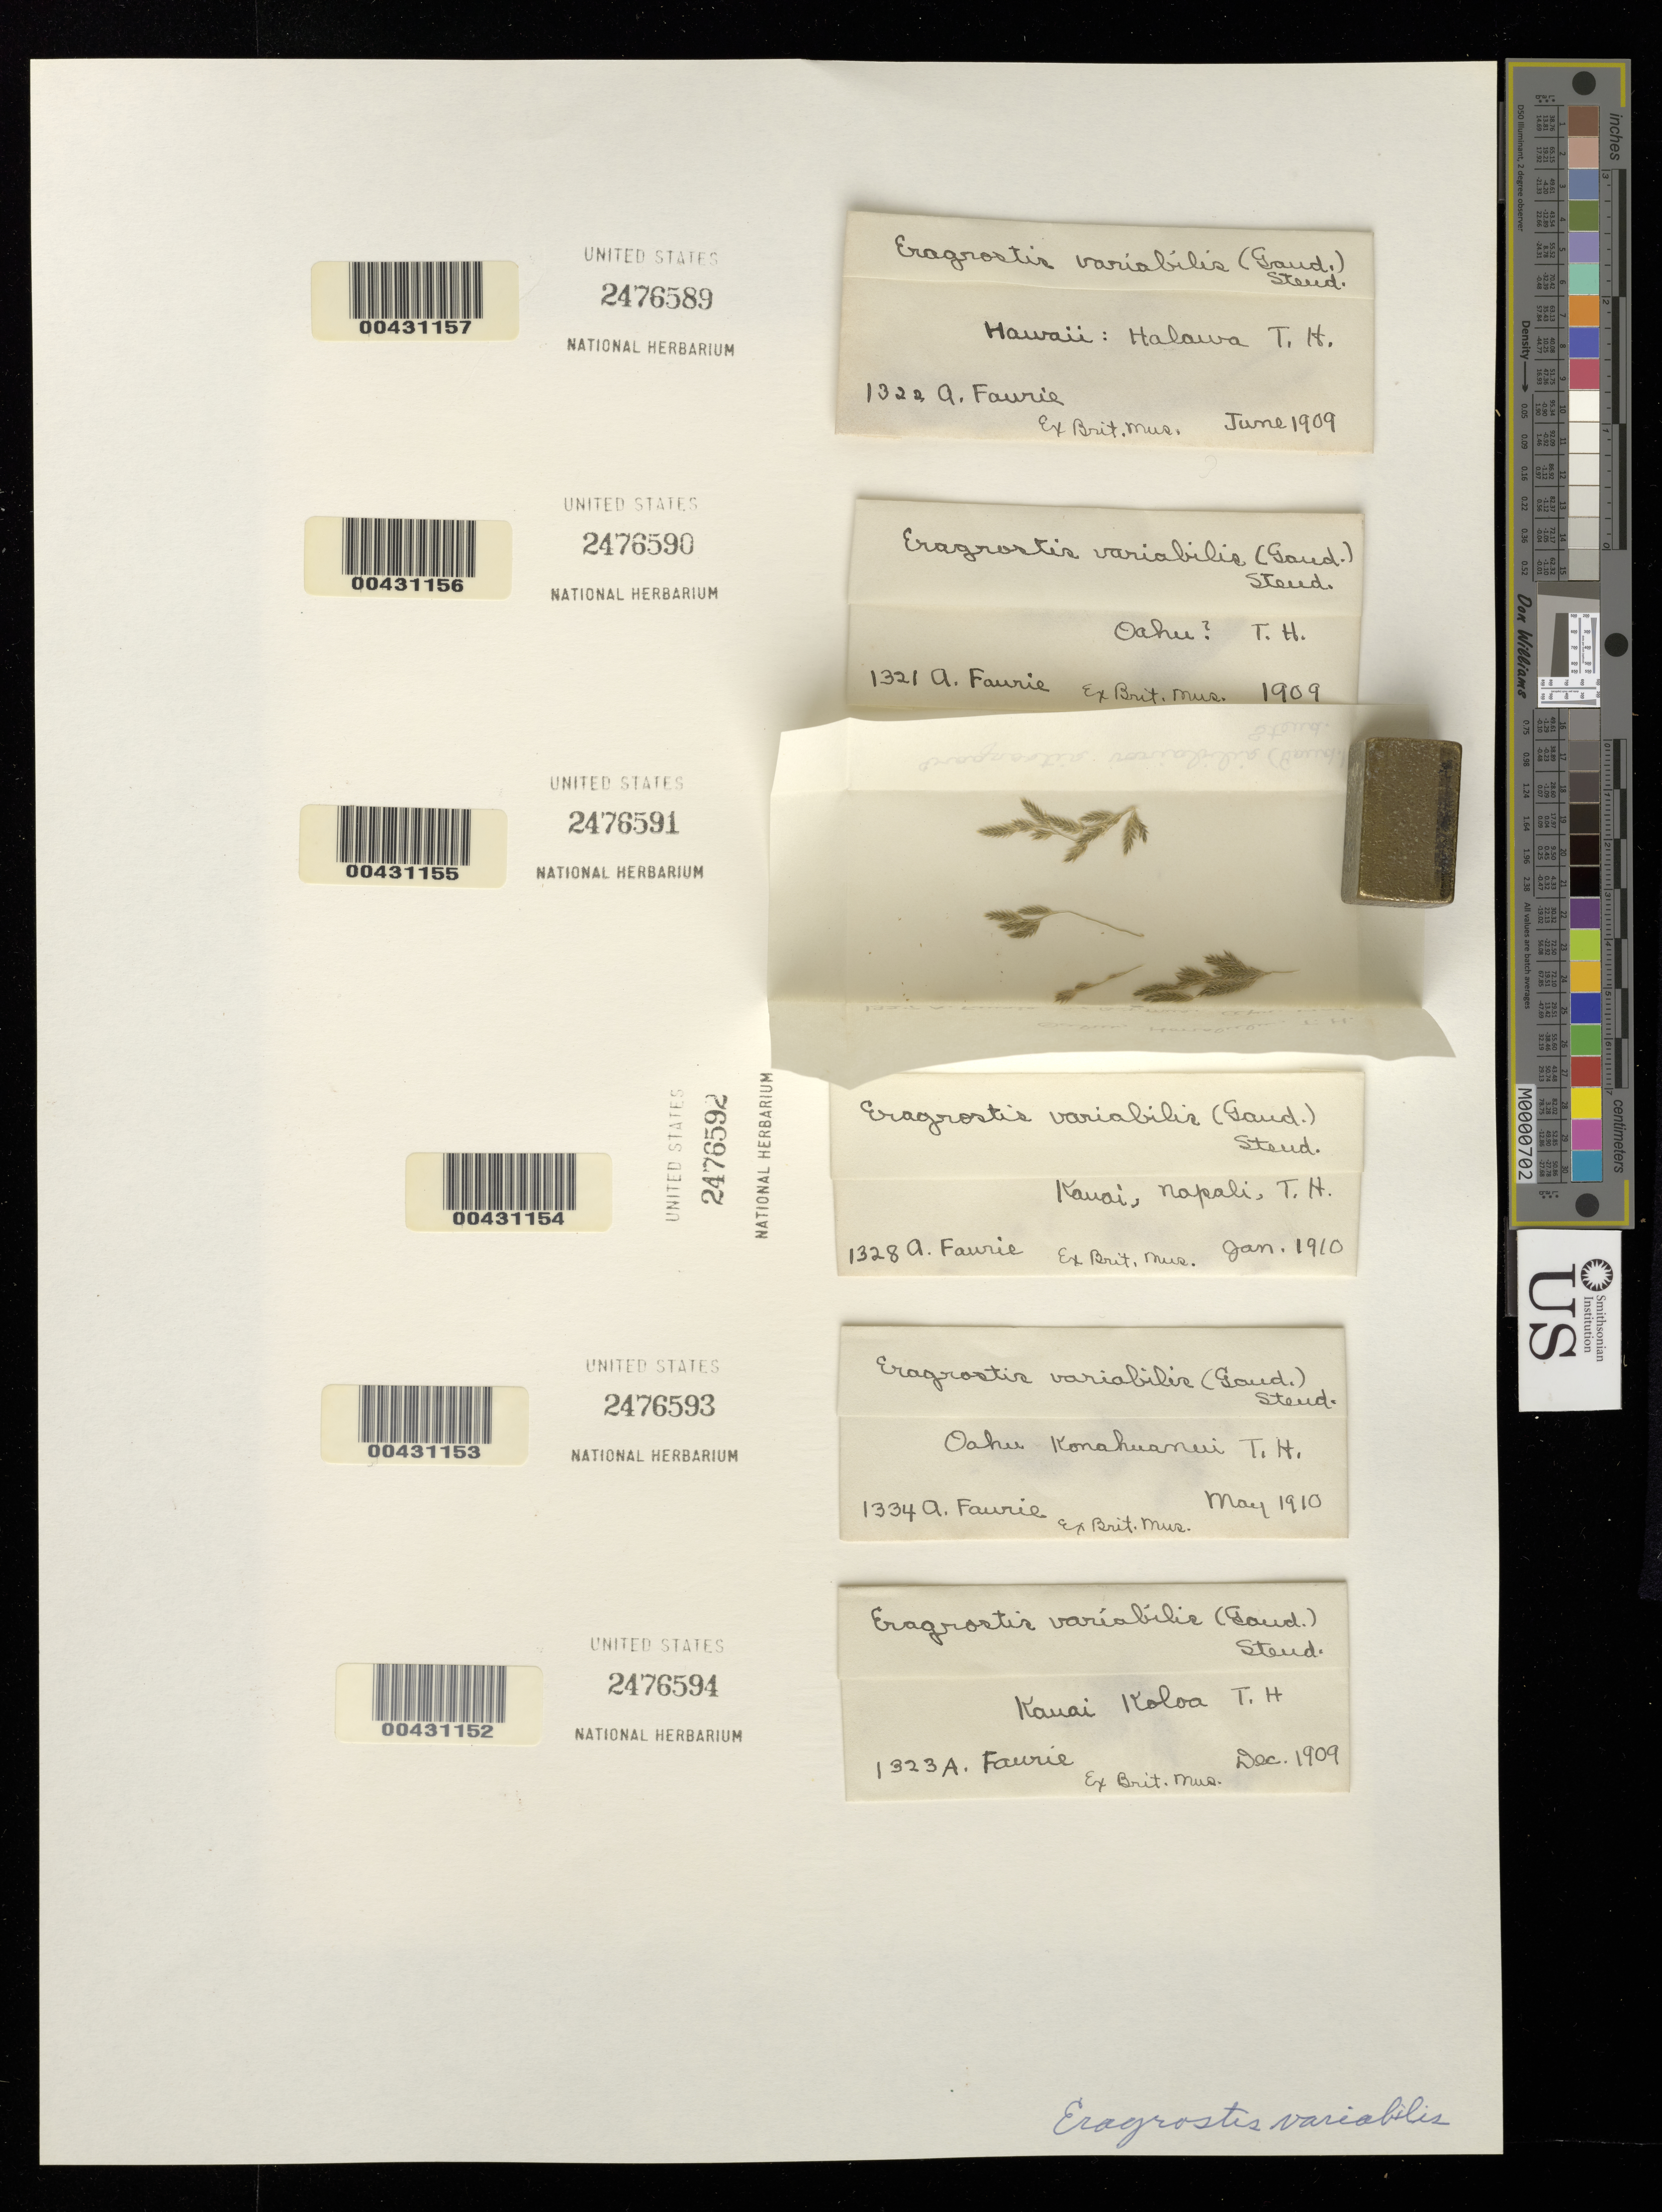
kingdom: Plantae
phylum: Tracheophyta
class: Liliopsida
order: Poales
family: Poaceae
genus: Eragrostis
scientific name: Eragrostis variabilis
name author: (Gaudich.) Steud.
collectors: A. Faurie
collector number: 1327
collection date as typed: Apr 1909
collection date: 1909-04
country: United States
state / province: Hawaii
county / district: Honolulu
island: Oahu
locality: Honolulu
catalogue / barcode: US 2476591